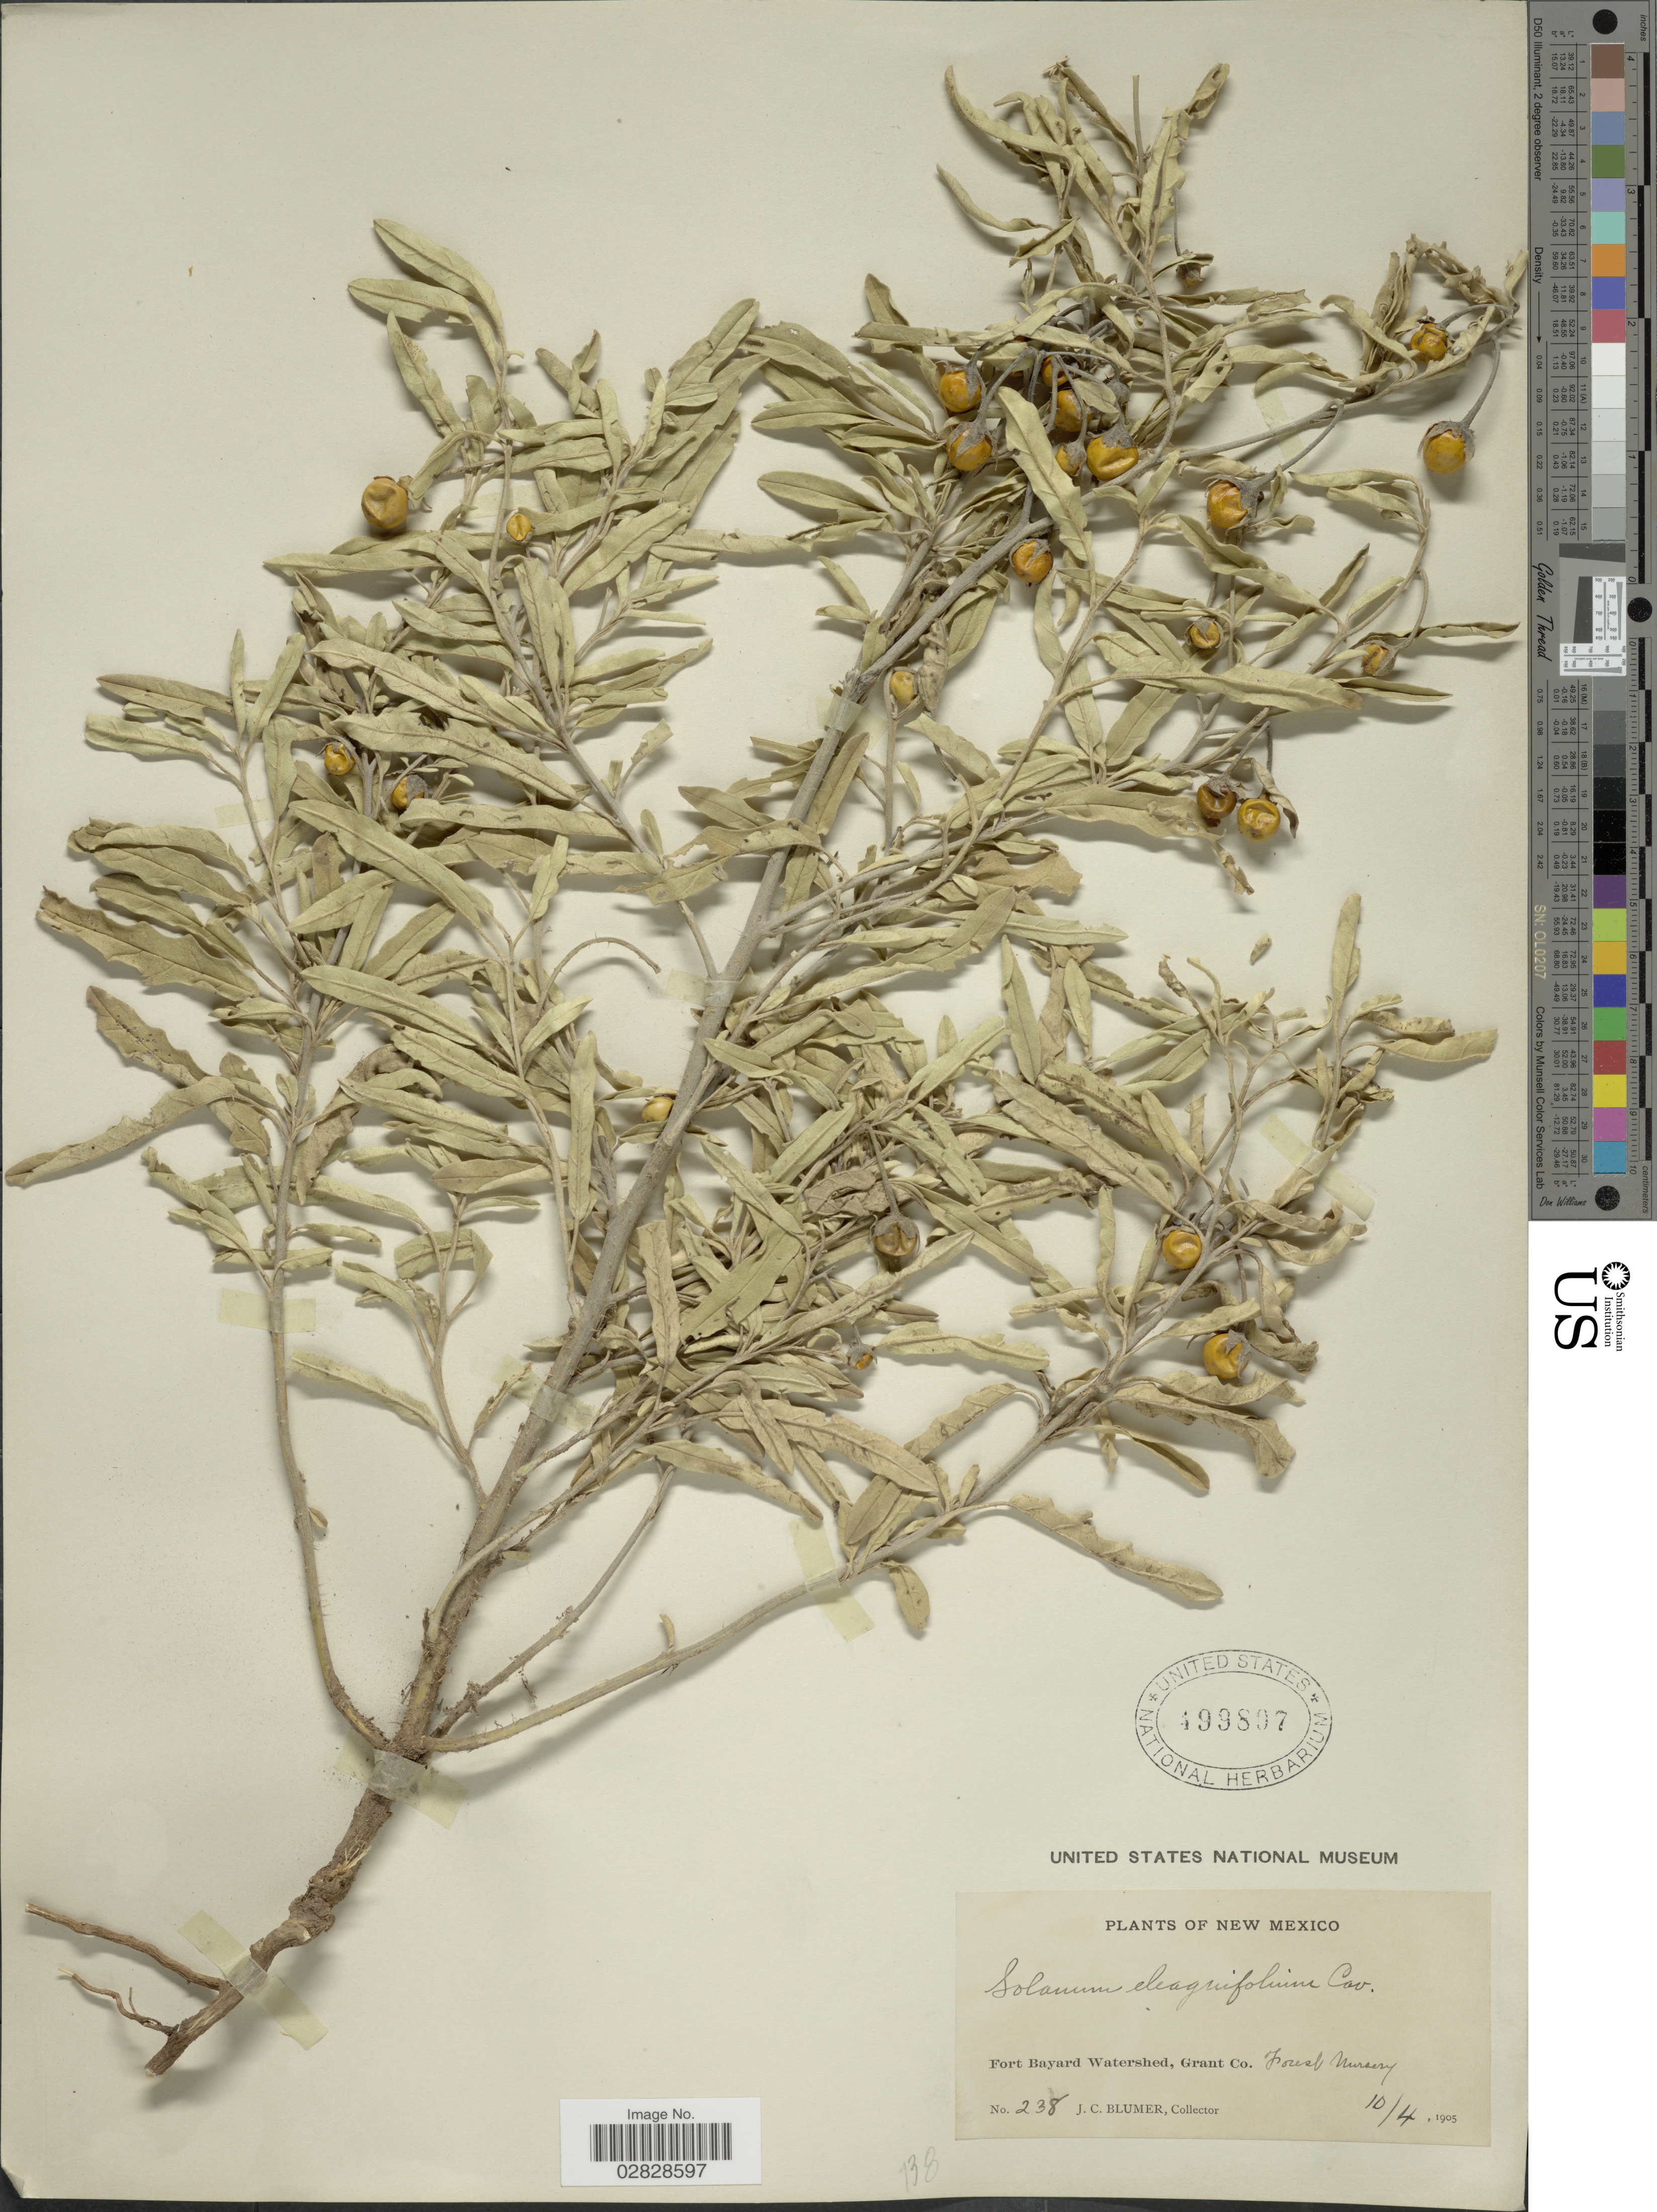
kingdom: Plantae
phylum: Tracheophyta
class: Magnoliopsida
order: Solanales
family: Solanaceae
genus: Solanum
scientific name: Solanum elaeagnifolium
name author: Cav.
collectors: J. C. Blumer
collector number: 238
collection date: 1905-04-10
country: United States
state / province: New Mexico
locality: Fort Bayard Watershed, Grant Co. Forest Nursery.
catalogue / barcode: US 499897